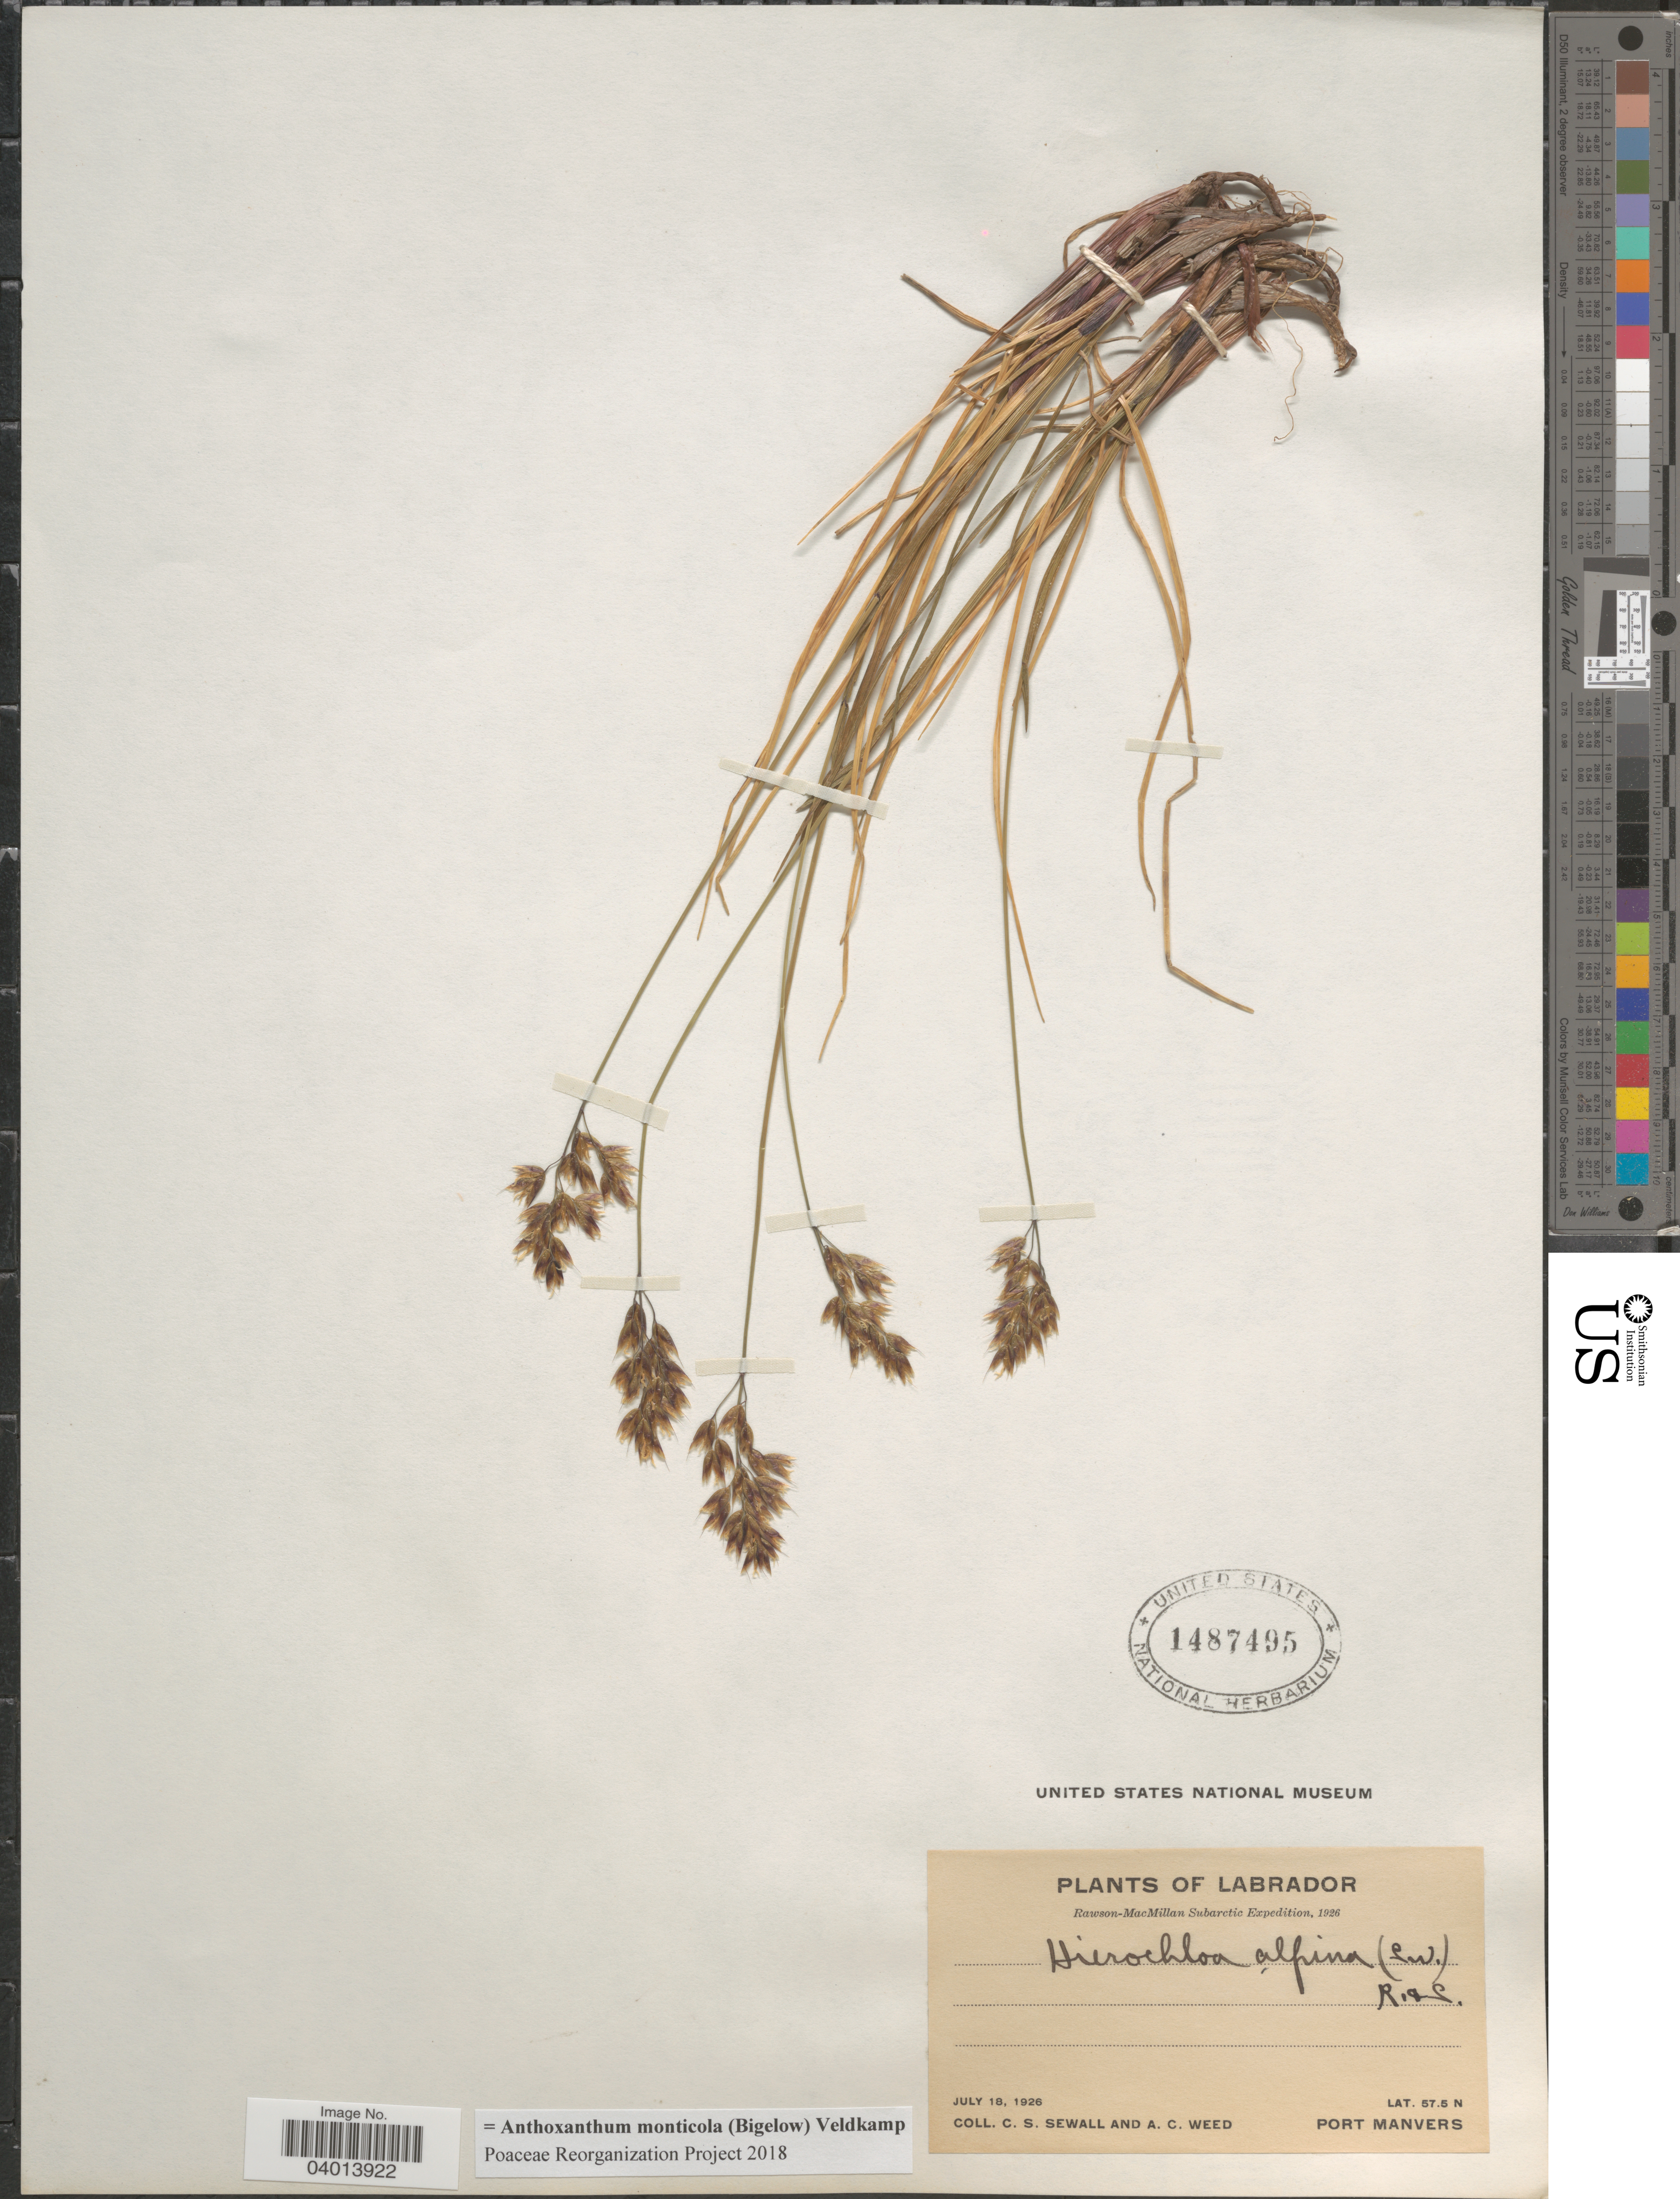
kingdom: Plantae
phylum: Tracheophyta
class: Liliopsida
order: Poales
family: Poaceae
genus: Anthoxanthum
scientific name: Anthoxanthum monticola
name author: (Bigelow) Veldkamp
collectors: C. Sewall & A. Weed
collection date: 1926-07-18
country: Canada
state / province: Newfoundland and Labrador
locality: Labrador. Port Manvers.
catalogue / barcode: US 1487495